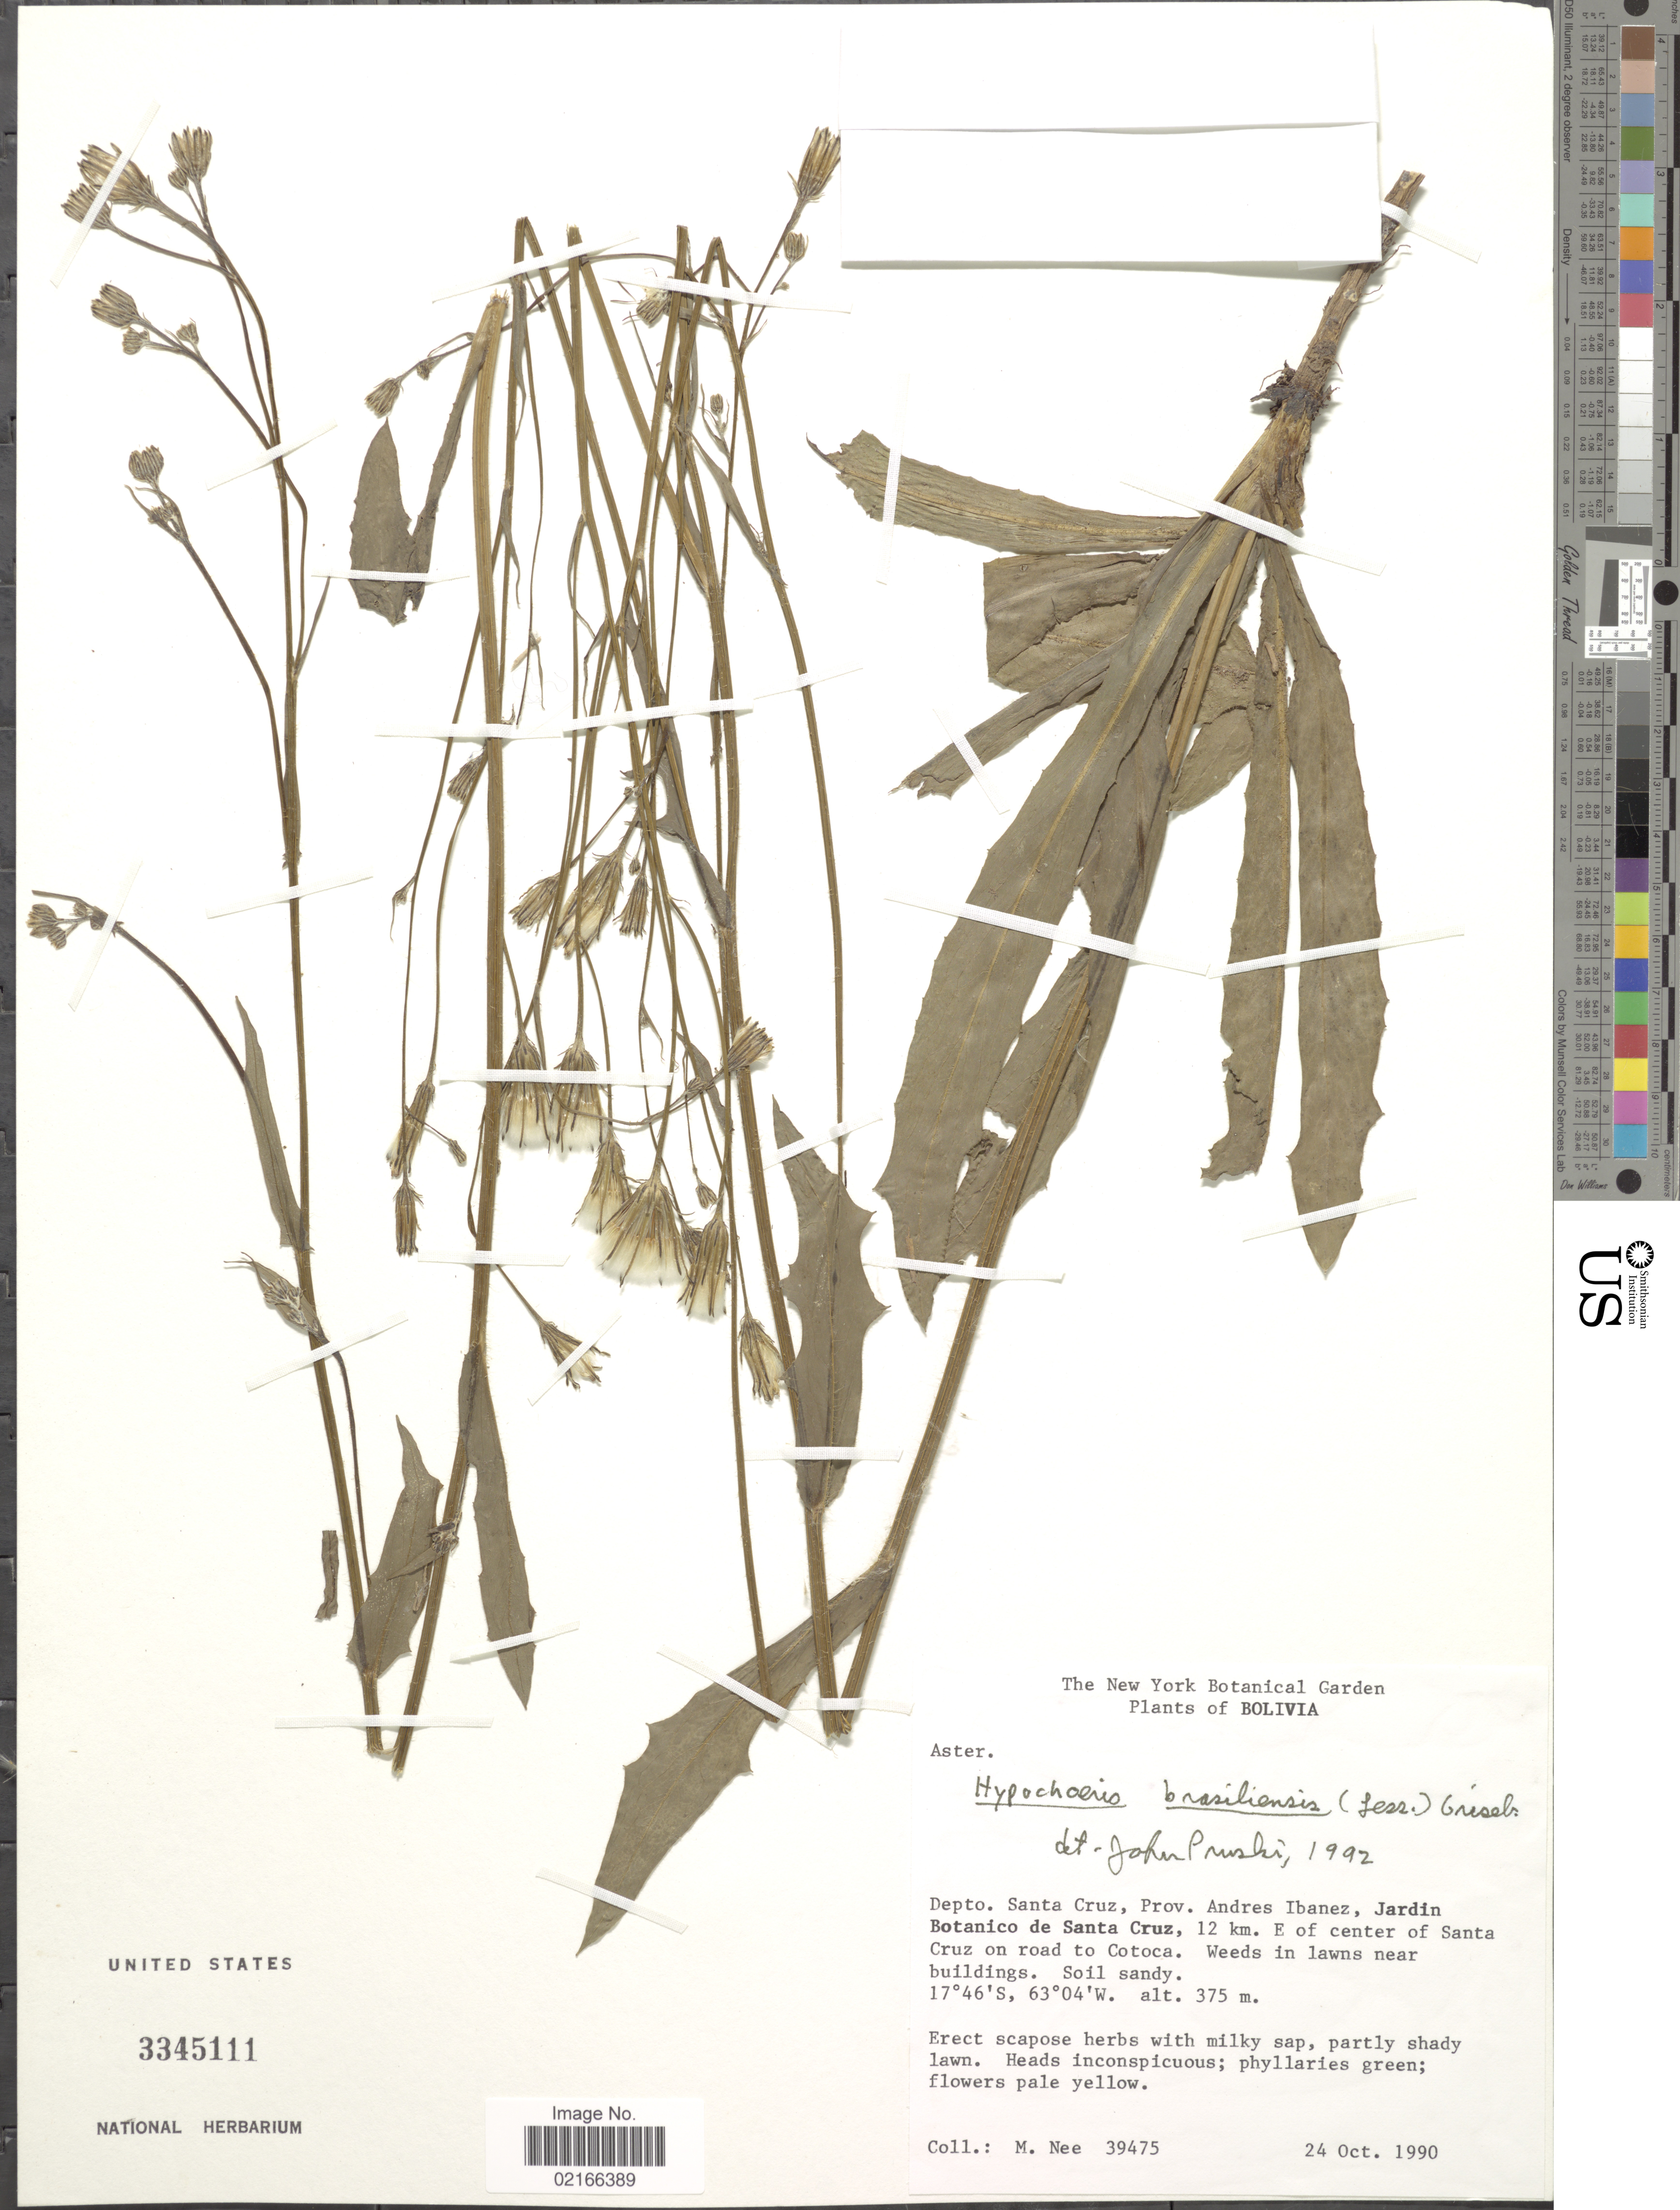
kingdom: Plantae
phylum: Tracheophyta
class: Magnoliopsida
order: Asterales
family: Asteraceae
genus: Hypochaeris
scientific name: Hypochaeris brasiliensis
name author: (Less.) Griseb.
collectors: M. Nee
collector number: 39475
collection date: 1990-10-24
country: Bolivia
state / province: Santa Cruz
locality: Prov. Andres Ibanez, Jardin Botanico de Santa Cruz, 12 km. E of center of Santa Cruz on road to Cotoca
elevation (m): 375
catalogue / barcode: US 3345111